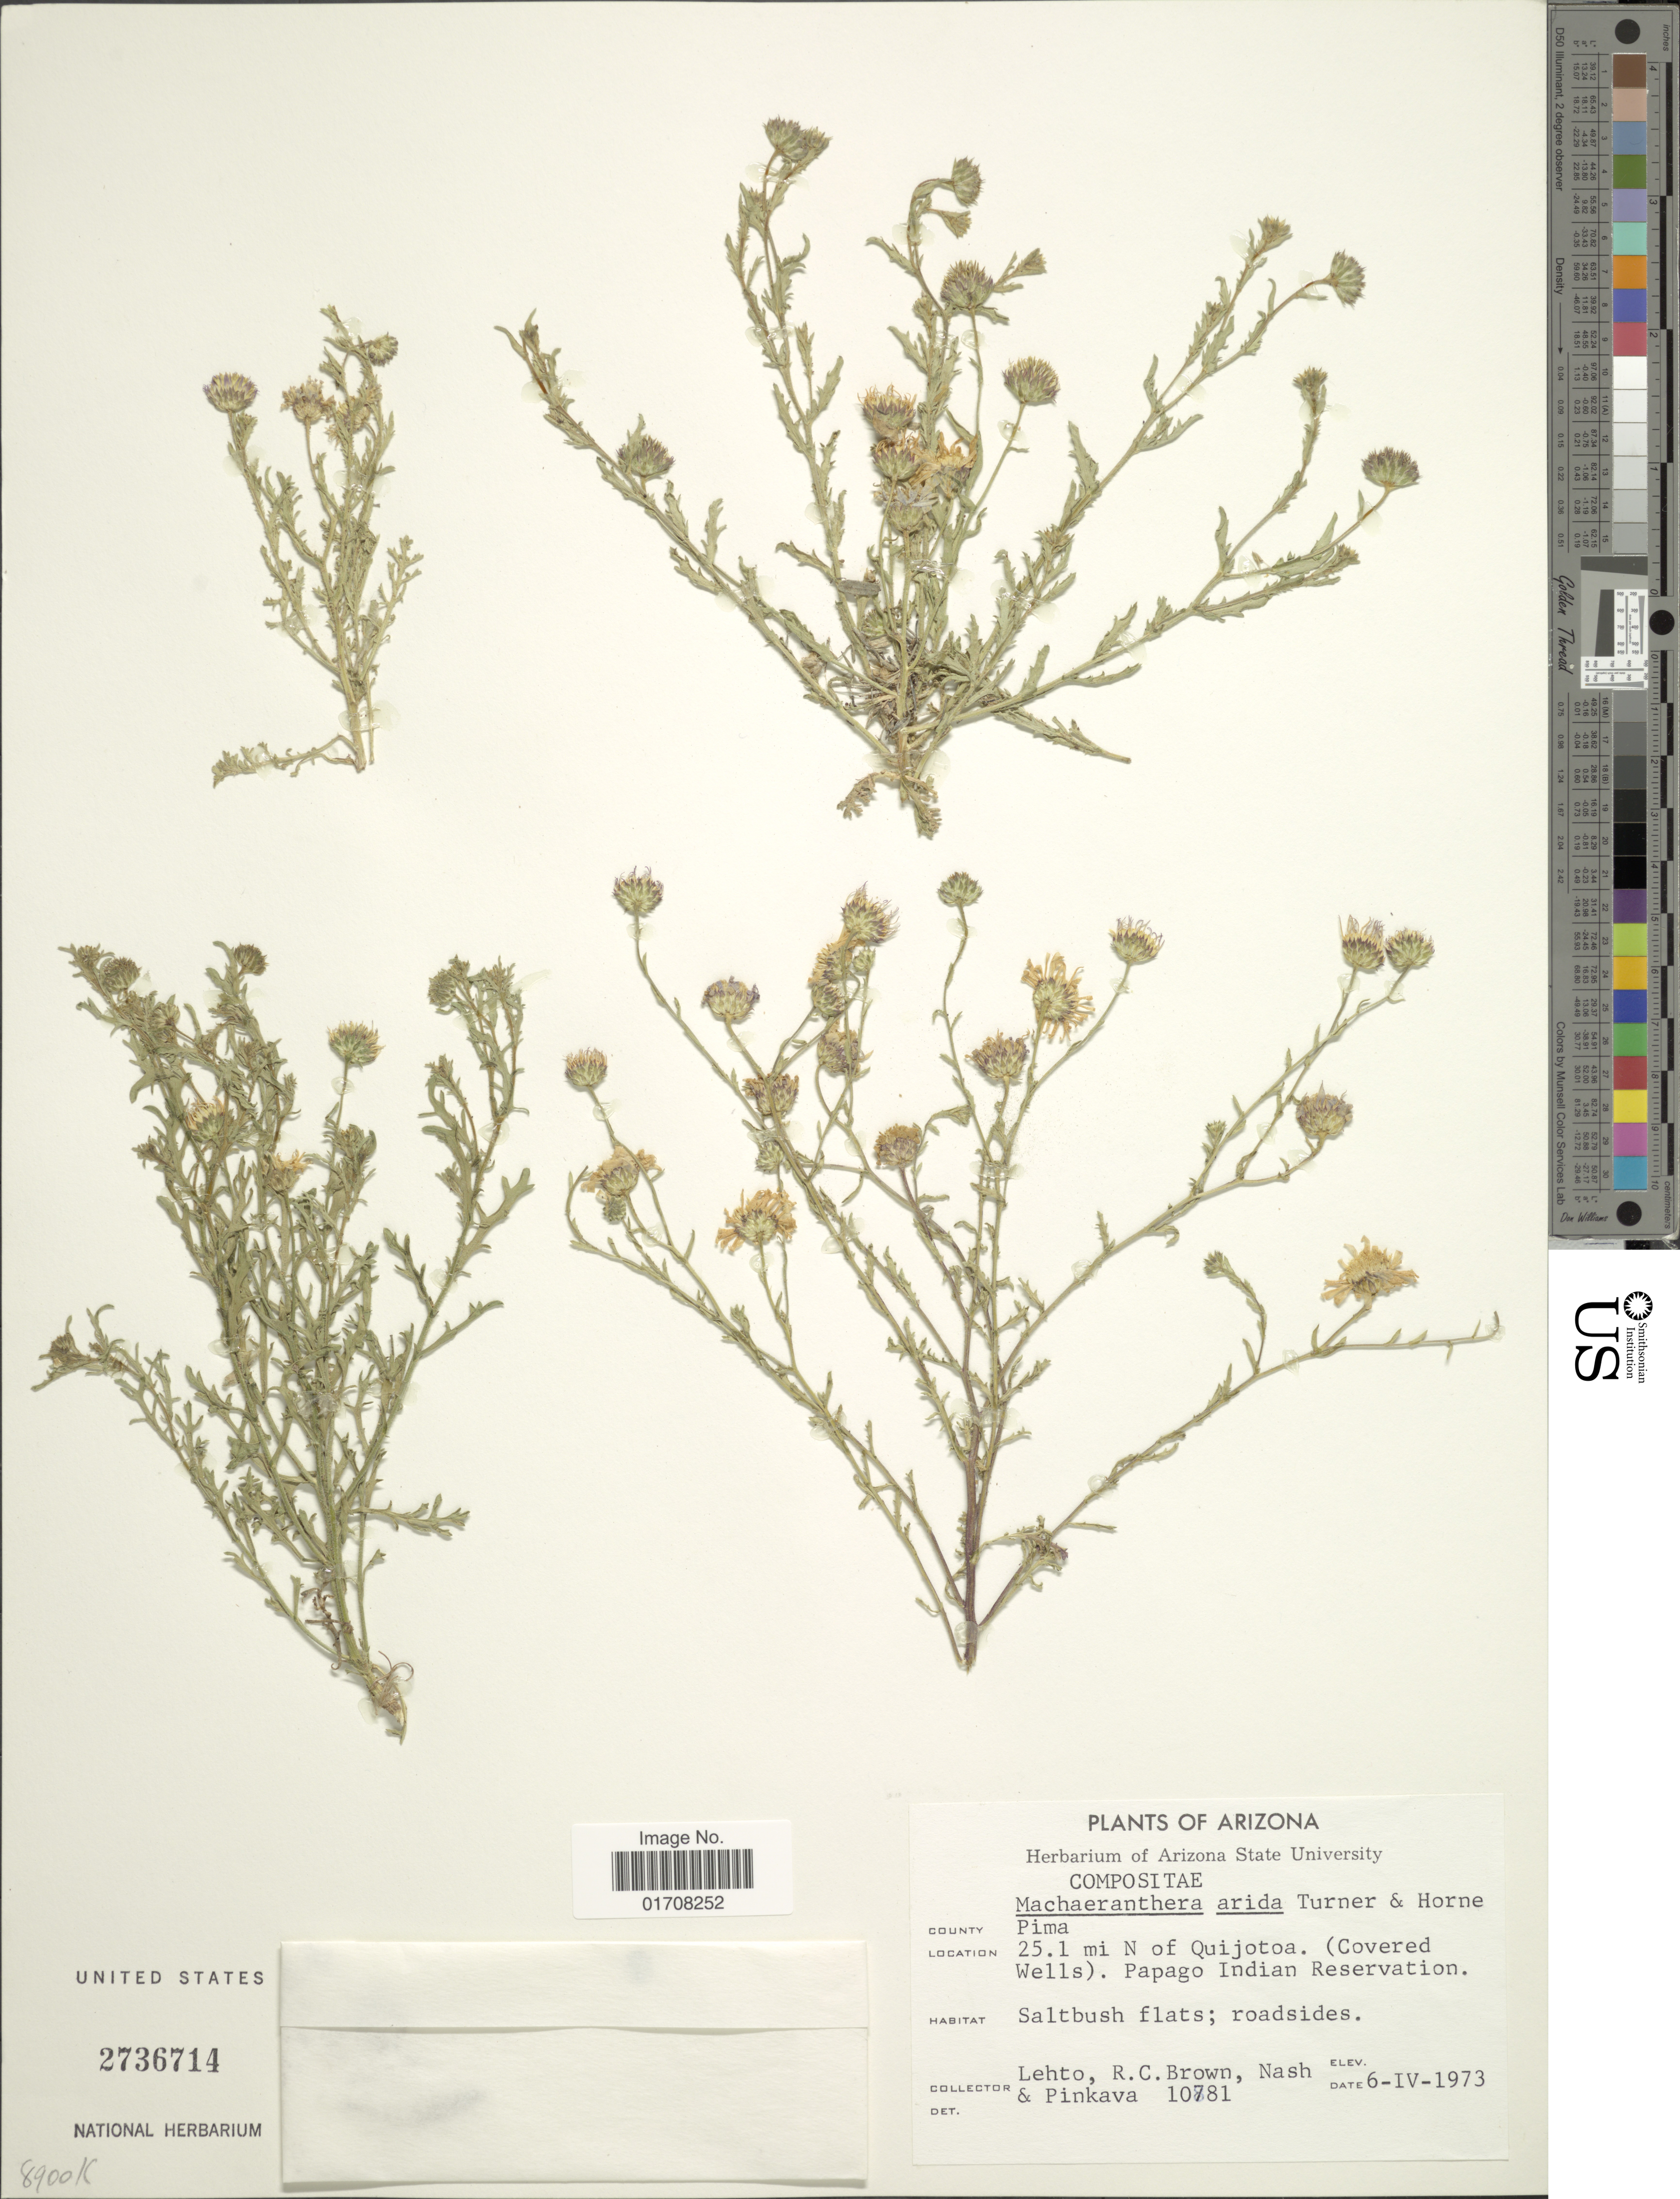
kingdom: Plantae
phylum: Tracheophyta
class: Magnoliopsida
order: Asterales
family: Asteraceae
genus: Machaeranthera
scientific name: Machaeranthera arida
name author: B.L. Turner & D.B. Horne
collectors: -. Lehto, R. C. Brown, -- Nash & -. Pinkava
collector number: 10781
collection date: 1973-04-06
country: United States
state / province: Arizona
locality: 25.1 mi N of Quijotoa (Covered Wells), Papago Indian Reservation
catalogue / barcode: US 2736714